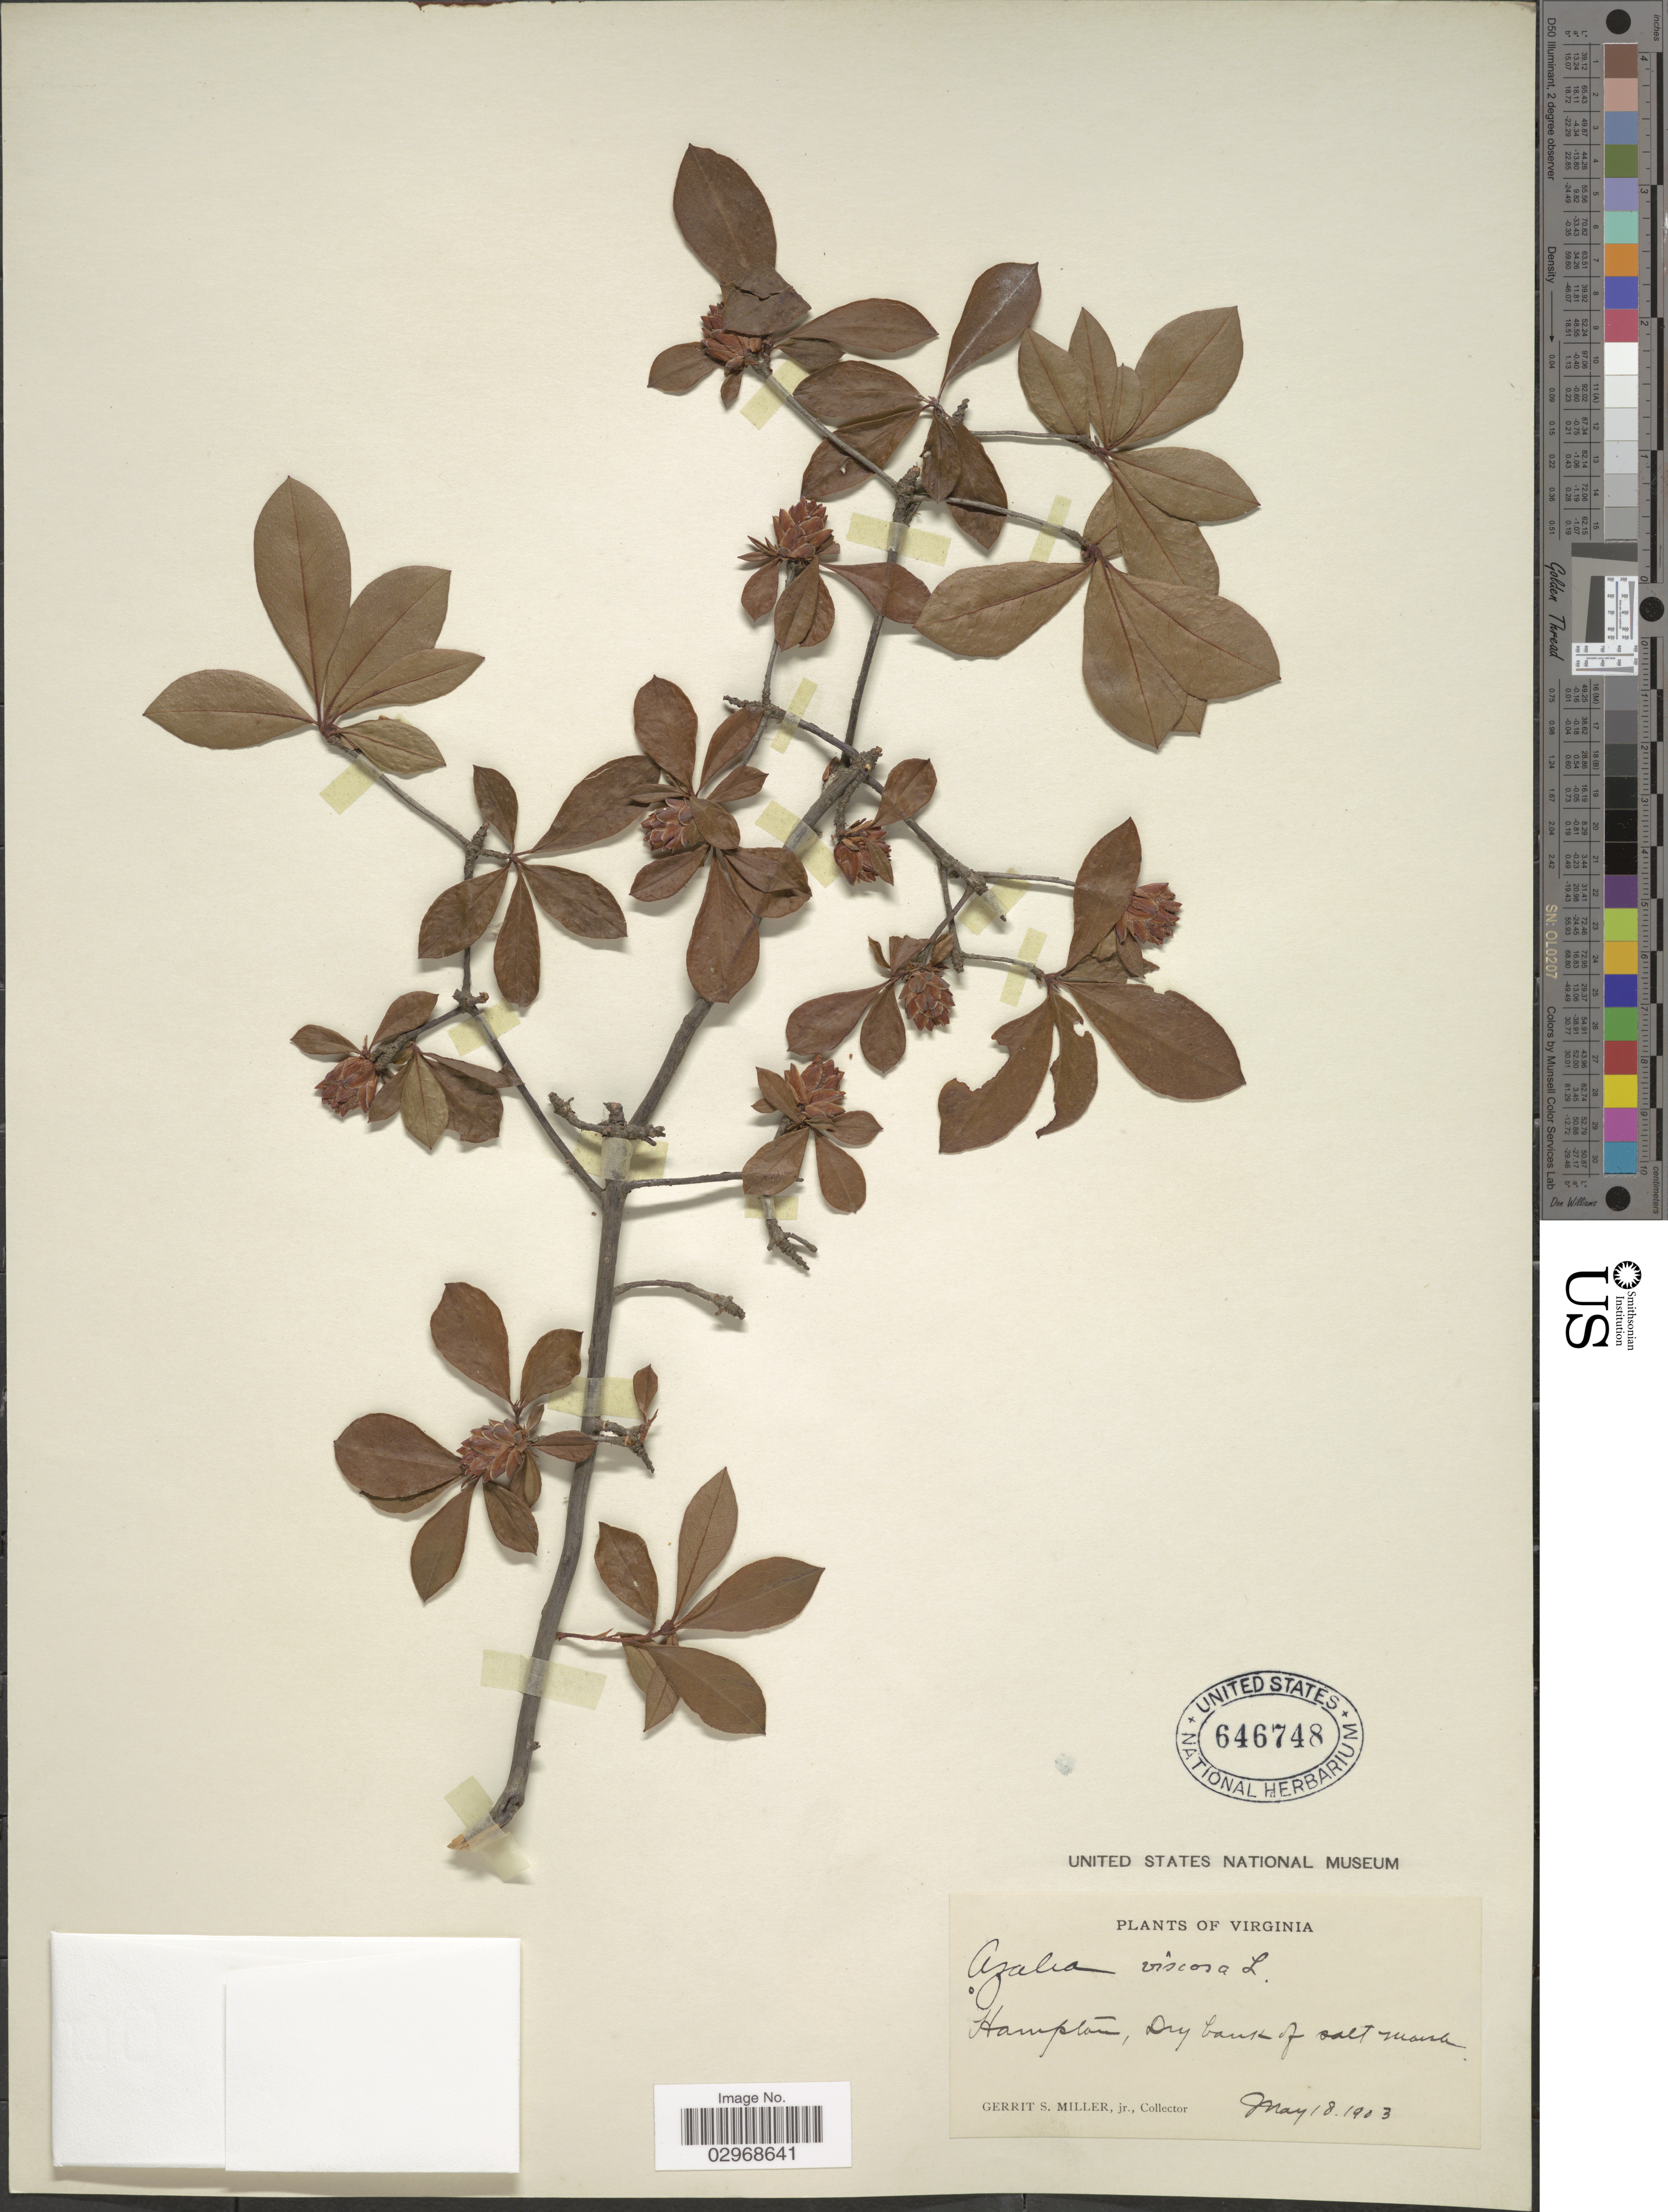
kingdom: Plantae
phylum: Tracheophyta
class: Magnoliopsida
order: Ericales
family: Ericaceae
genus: Rhododendron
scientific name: Rhododendron viscosum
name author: (L.) Torr.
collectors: G. S. Miller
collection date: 1903-05-18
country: United States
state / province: Virginia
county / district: City of Hampton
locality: Hampton, dry bank of salt marsh.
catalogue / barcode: US 646748